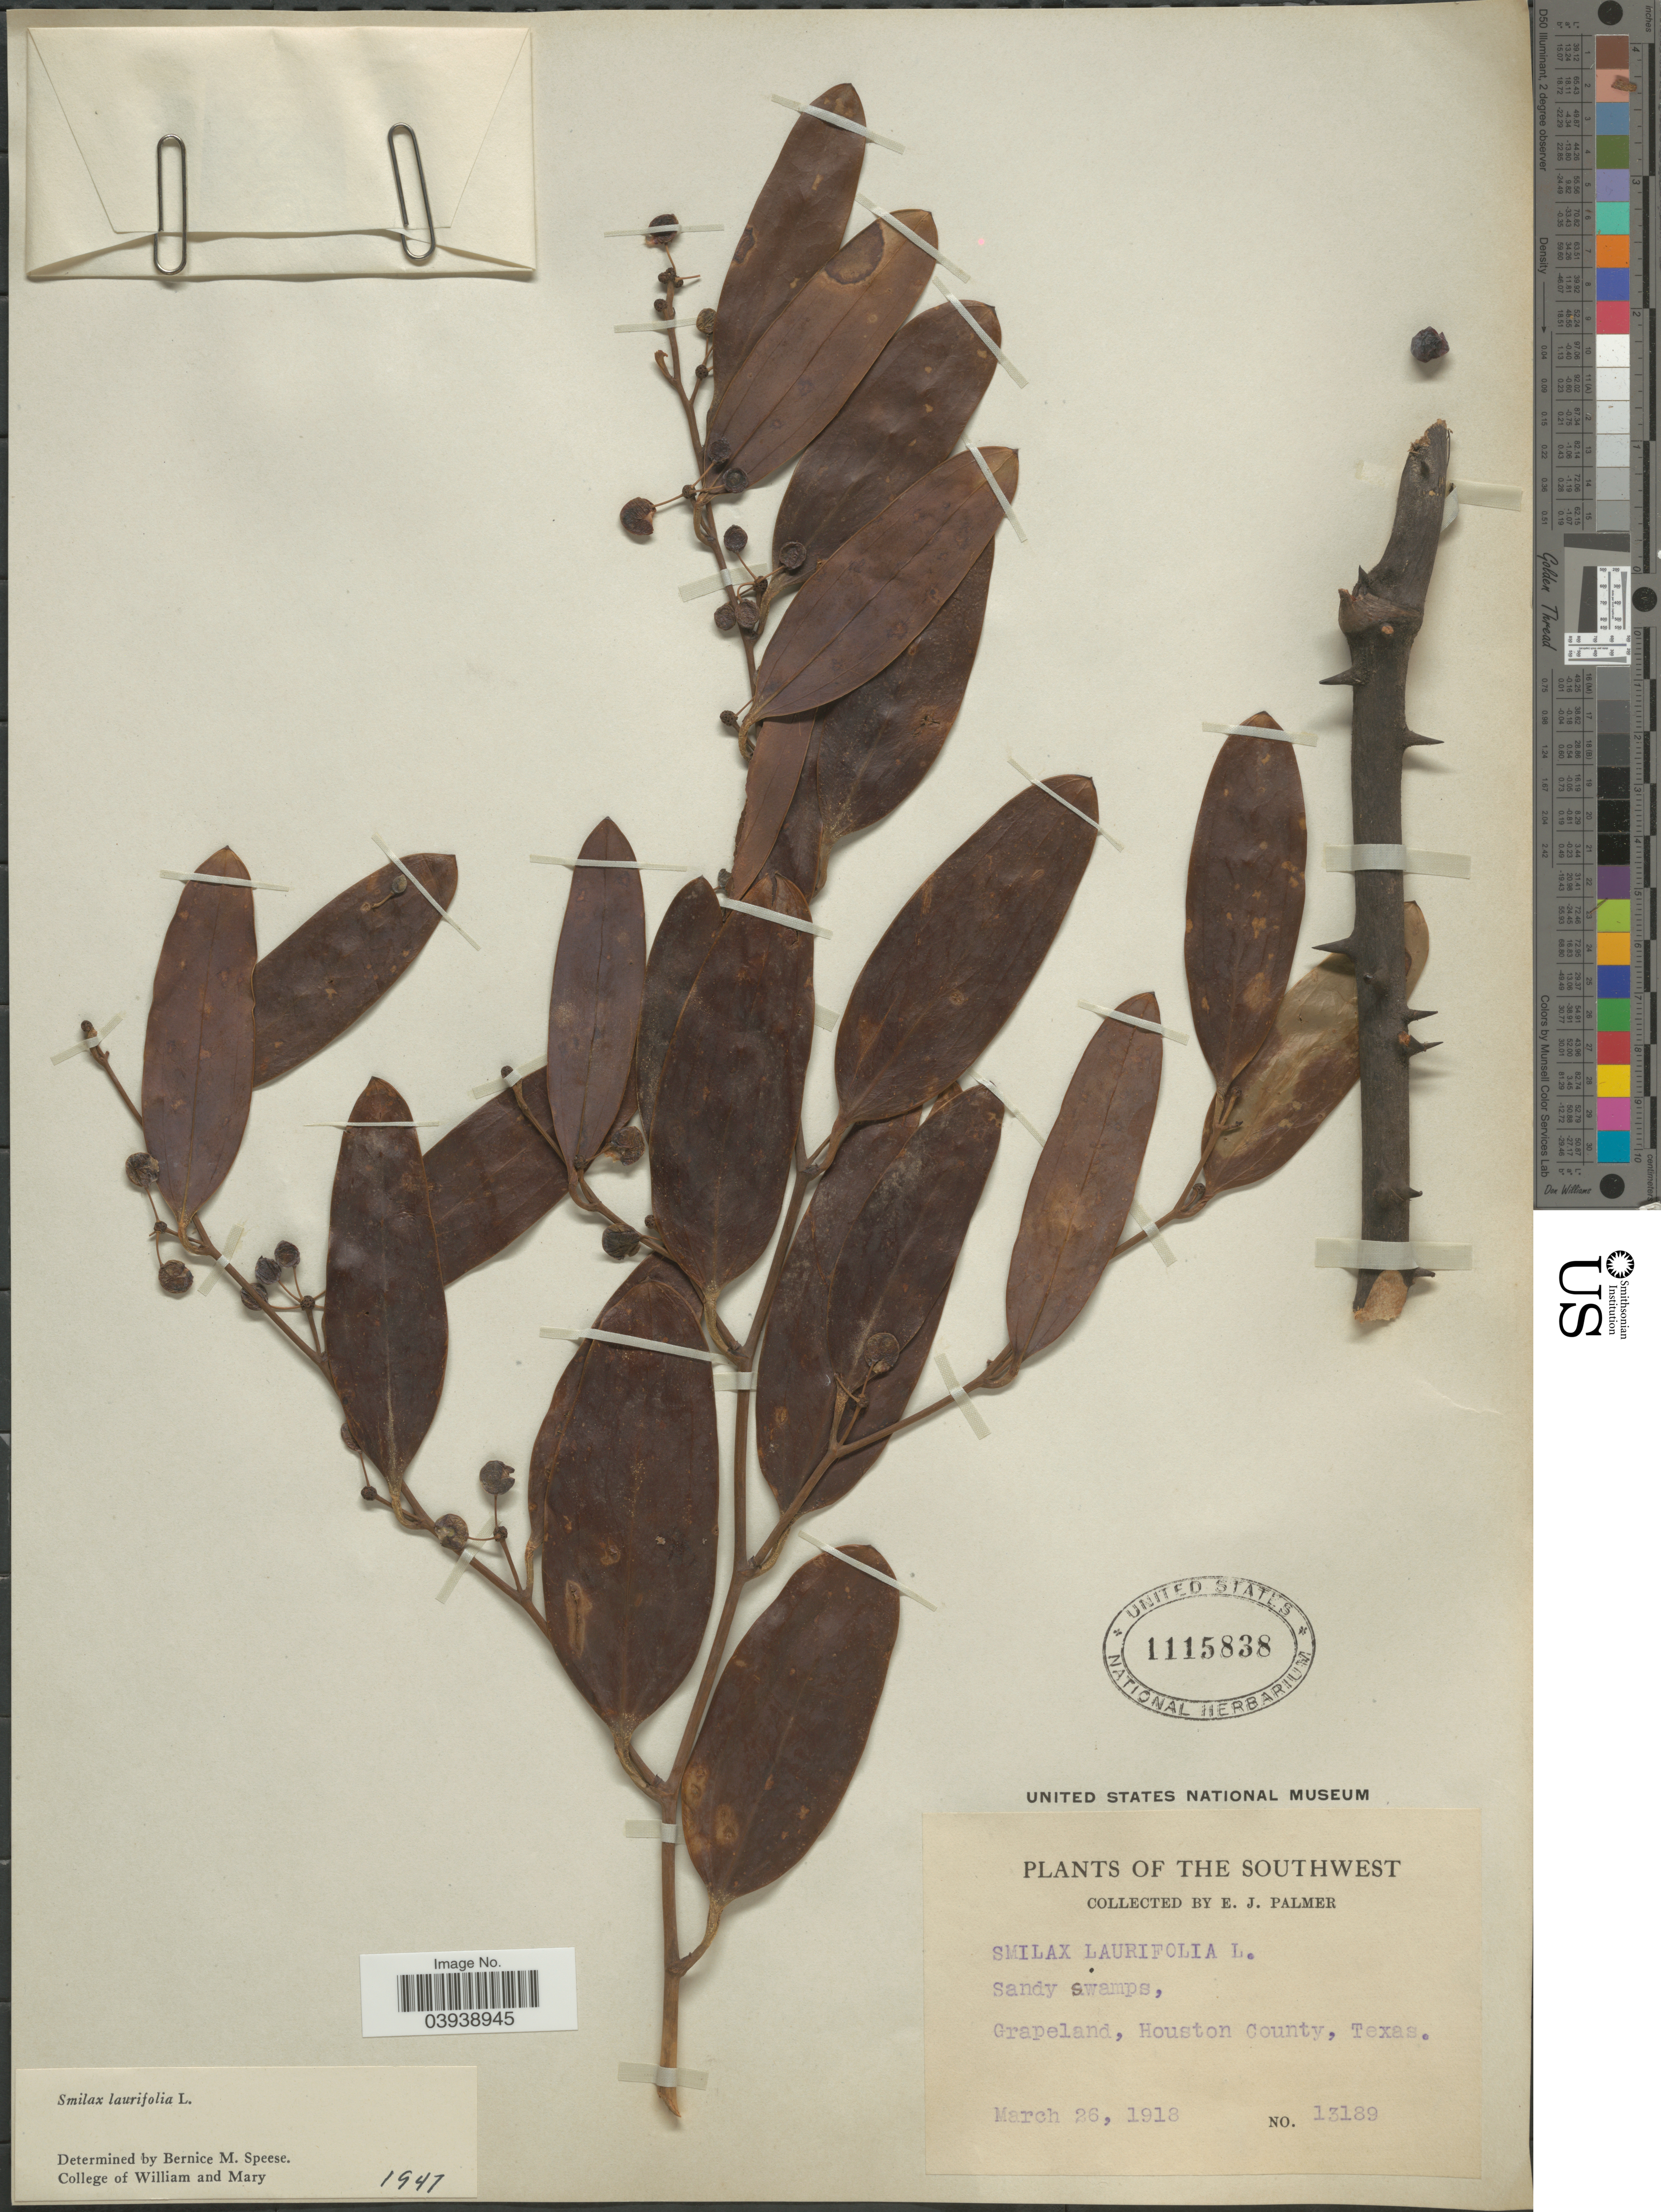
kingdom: Plantae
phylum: Tracheophyta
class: Liliopsida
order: Liliales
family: Smilacaceae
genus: Smilax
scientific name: Smilax laurifolia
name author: L.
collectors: E. J. Palmer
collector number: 13189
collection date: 1918-03-26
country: United States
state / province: Texas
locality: The Southwest. Sandy swamps, Grapeland, Houston County.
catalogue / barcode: US 1115838